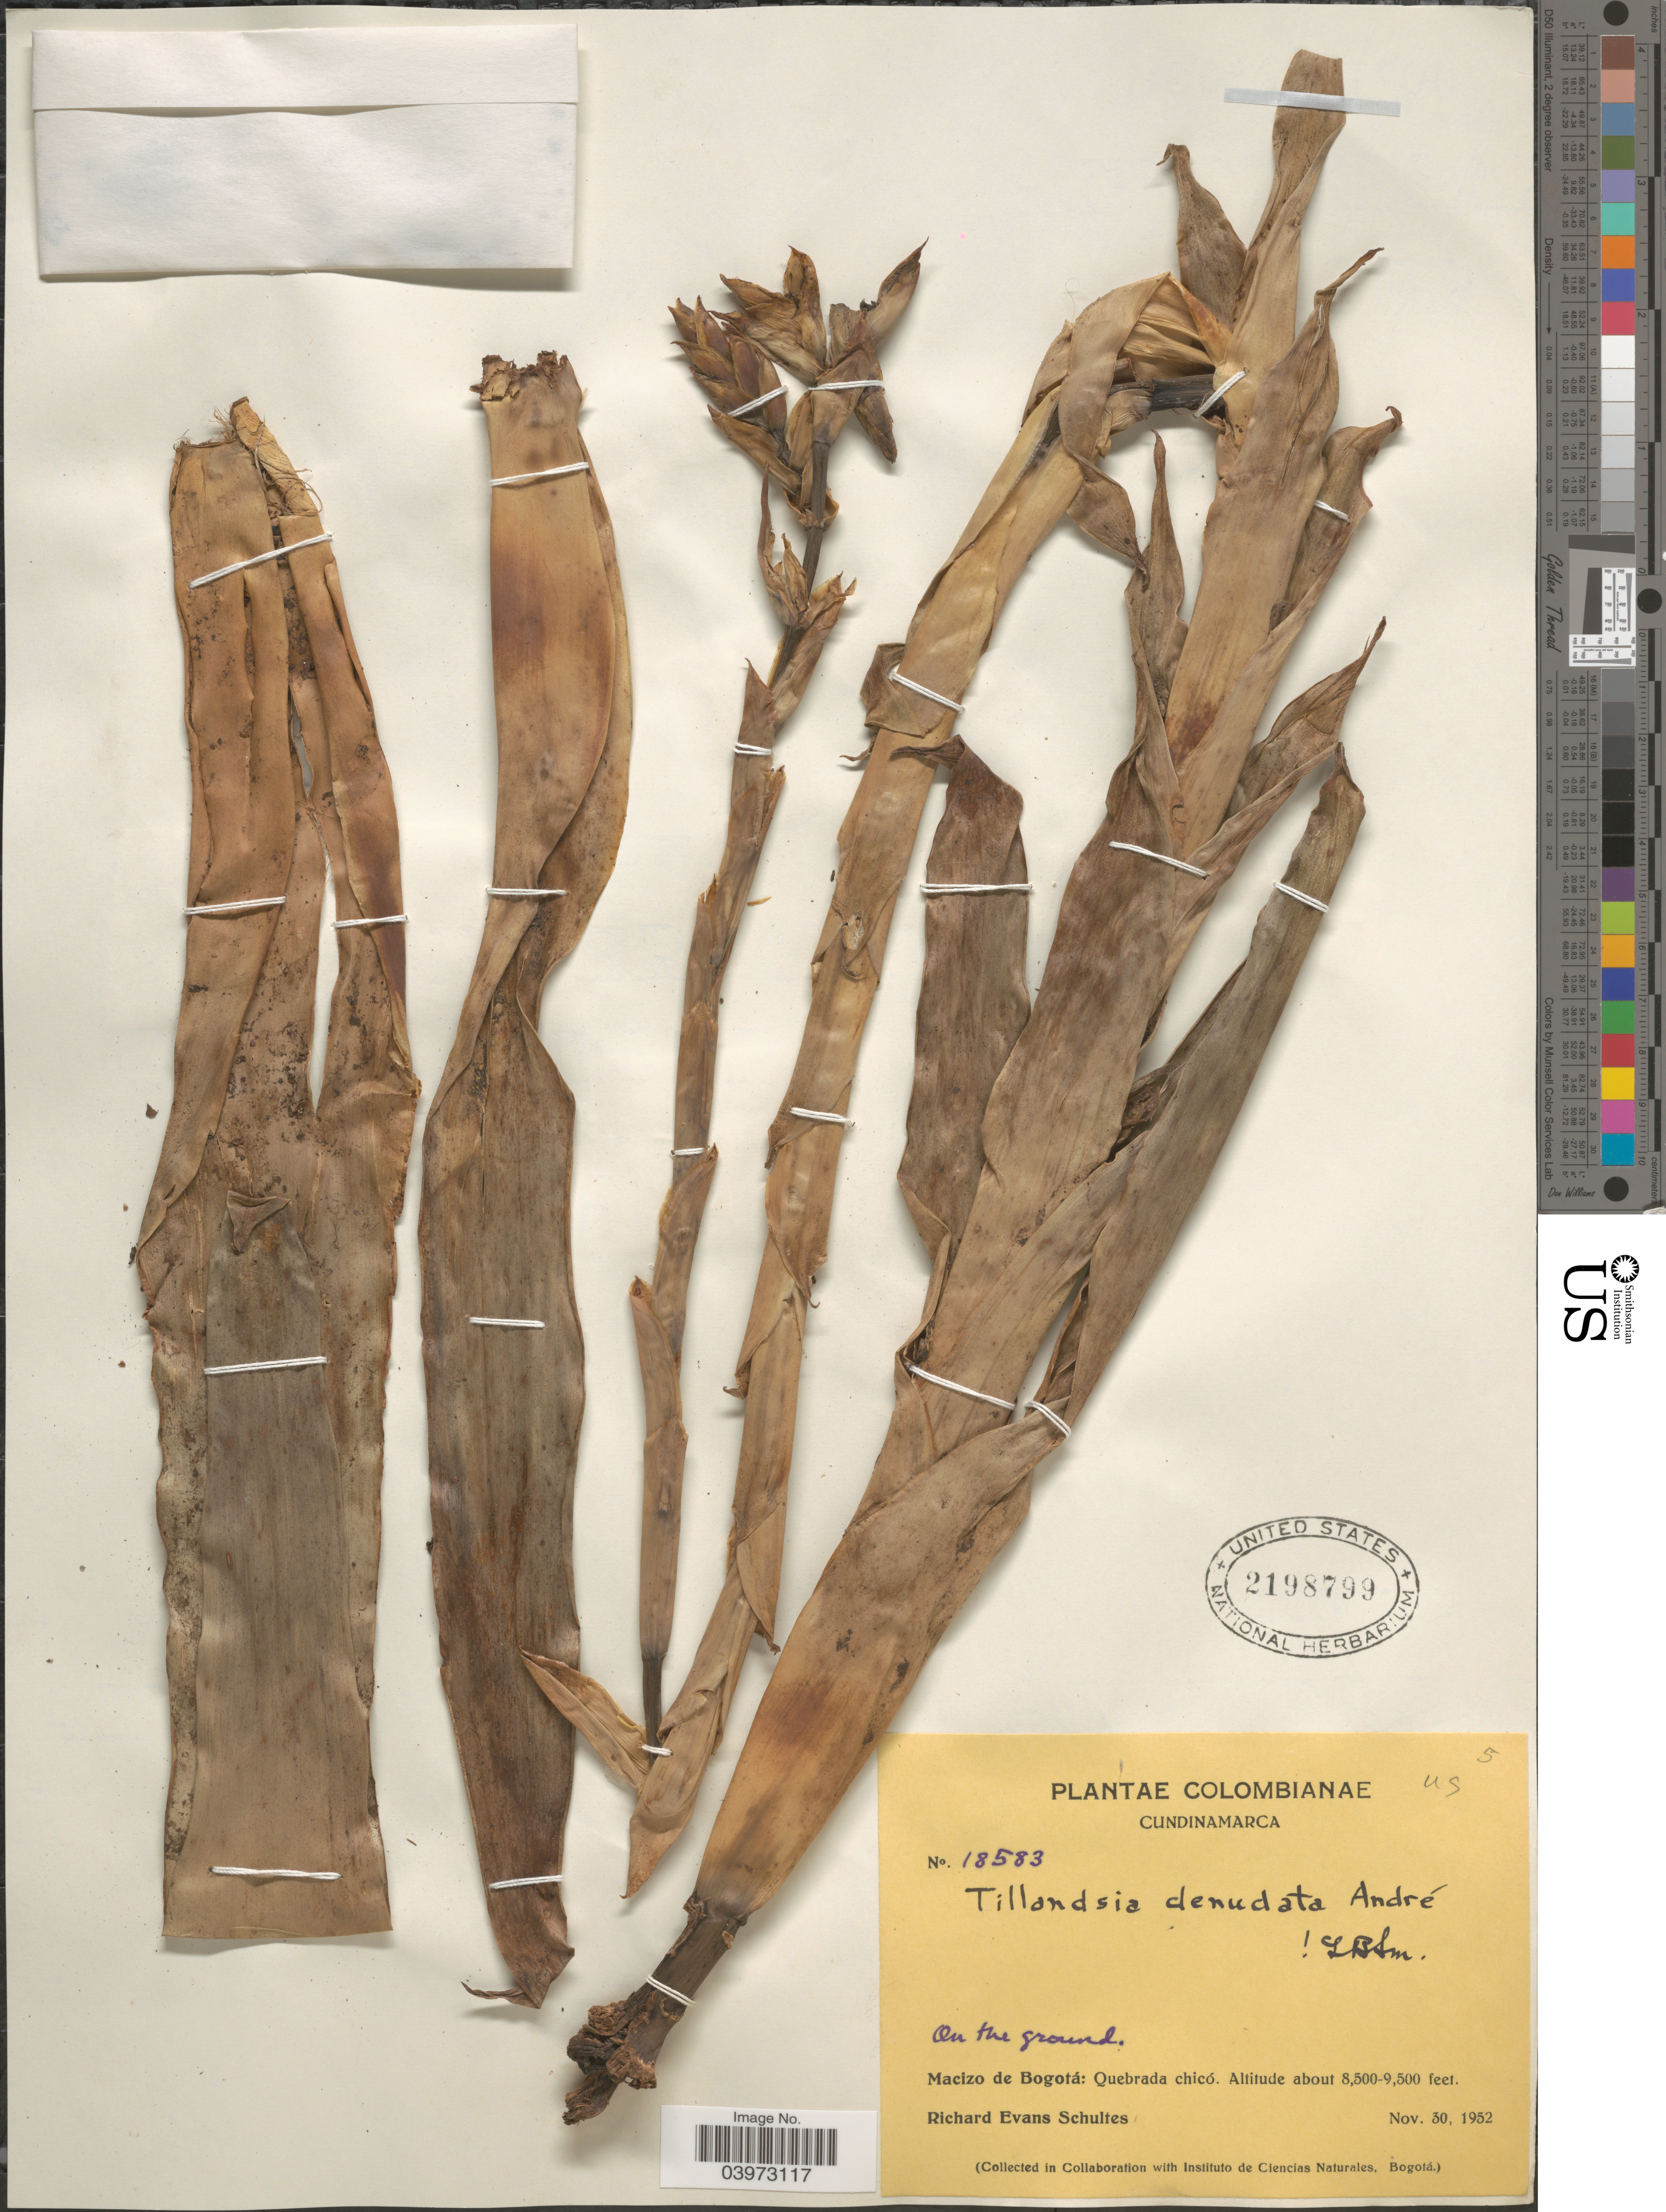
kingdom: Plantae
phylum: Tracheophyta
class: Liliopsida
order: Poales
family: Bromeliaceae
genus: Tillandsia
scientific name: Tillandsia denudata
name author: André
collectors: R. E. Schultes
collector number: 18583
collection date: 1952-11-30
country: Colombia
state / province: Cundinamarca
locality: Colombianae. Macizo de Bogotá: Quebrada chicó.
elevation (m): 2591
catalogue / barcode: US 2198799